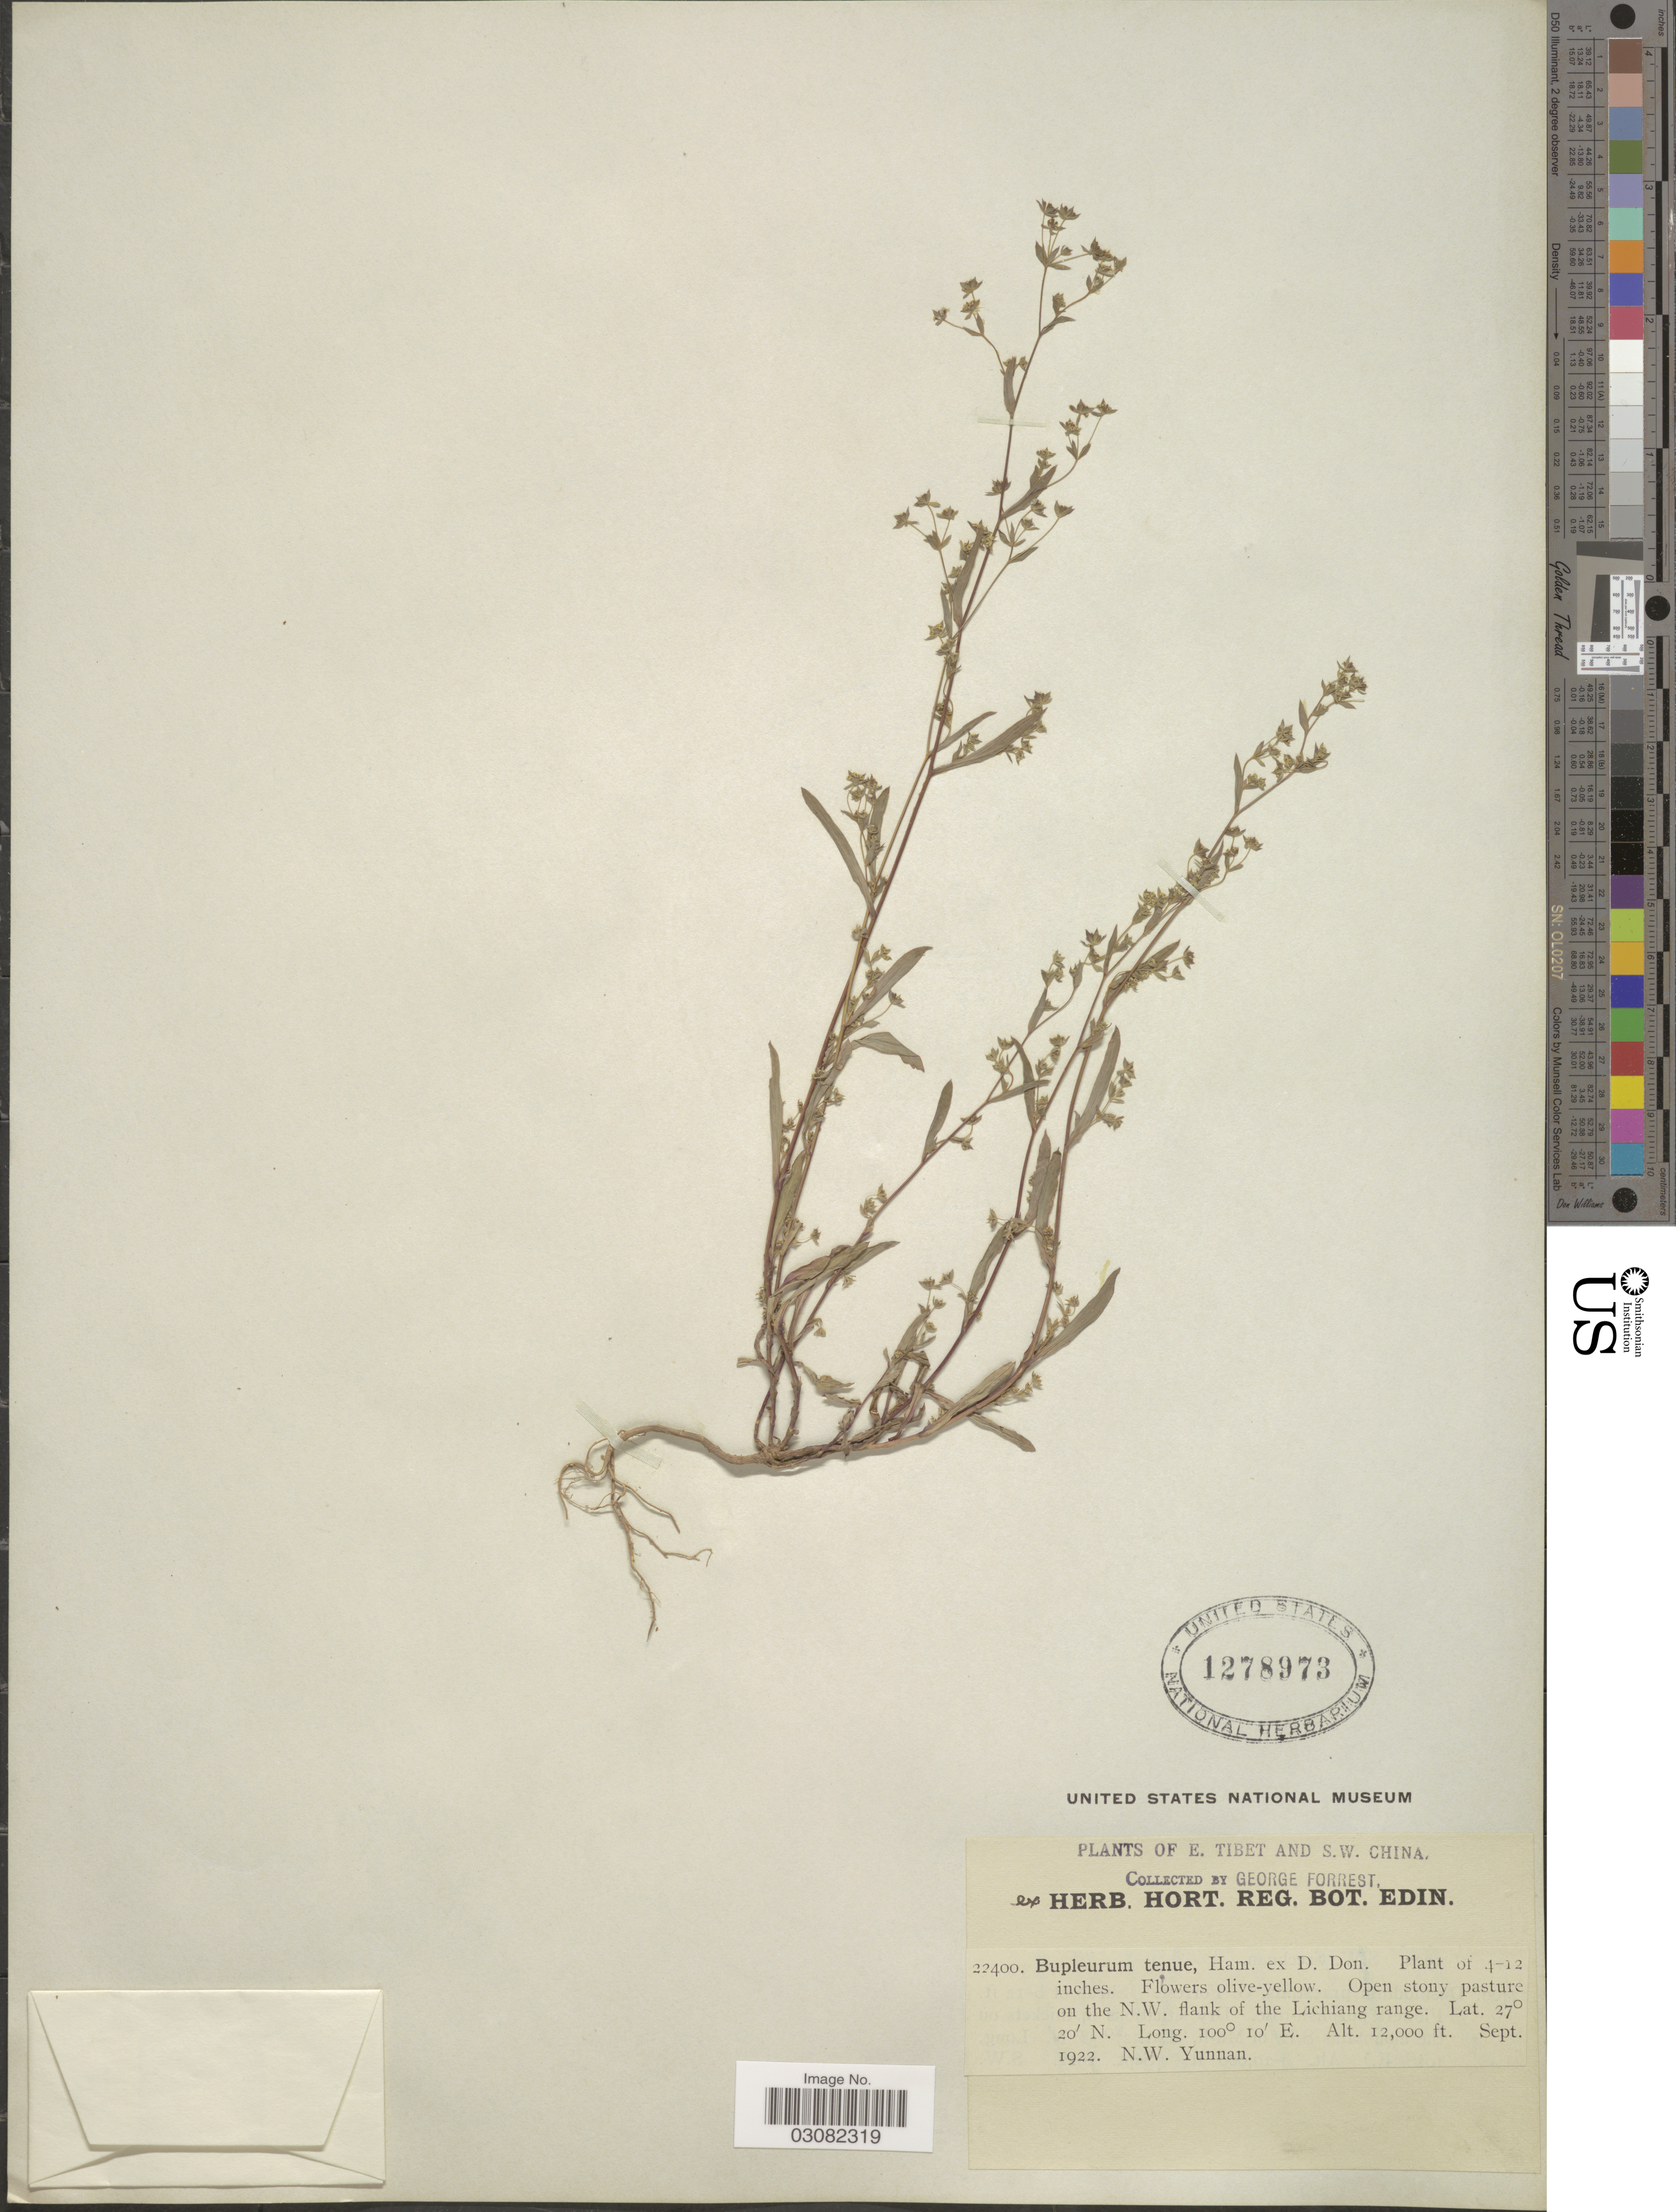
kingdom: Plantae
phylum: Tracheophyta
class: Magnoliopsida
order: Apiales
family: Apiaceae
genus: Bupleurum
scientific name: Bupleurum tenue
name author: Buch.-Ham. ex D. Don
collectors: G. Forrest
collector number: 22400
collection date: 1922-09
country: China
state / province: Xizang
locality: E. Tibet and S.W. China. Open stony pasture on the N.W. flank of the Lichiang range.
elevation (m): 3658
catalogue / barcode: US 1278973